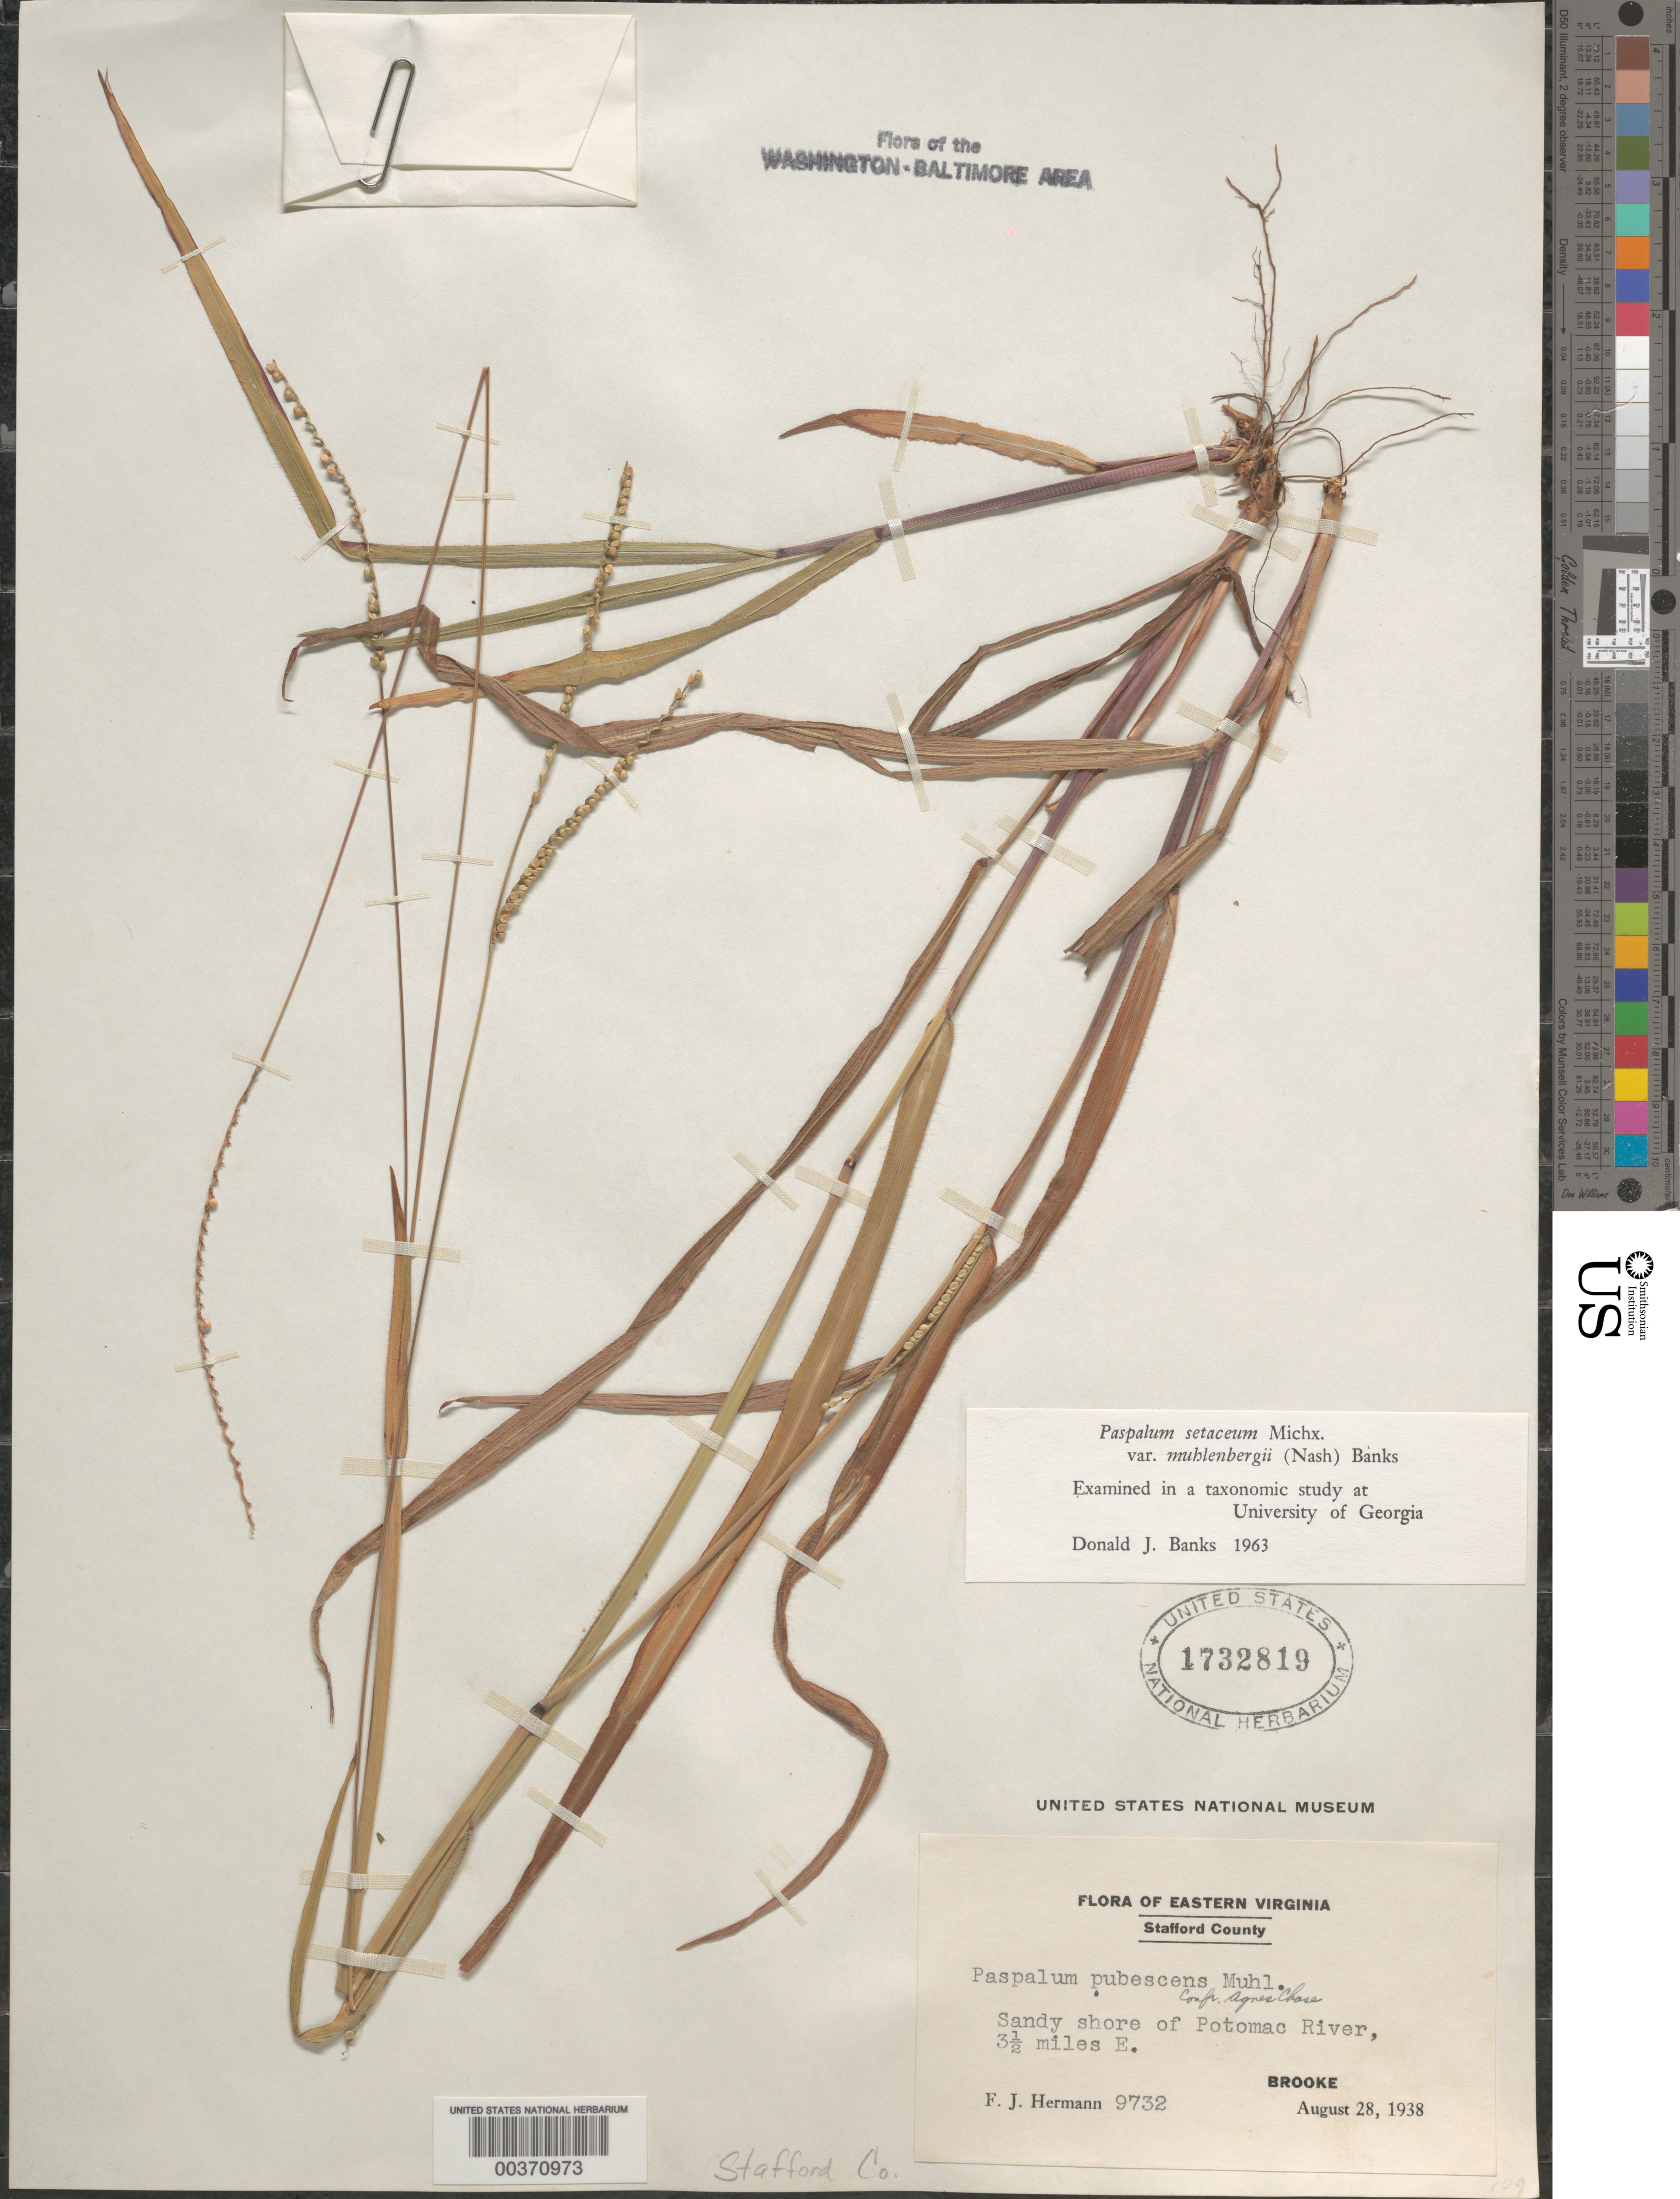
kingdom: Plantae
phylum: Tracheophyta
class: Liliopsida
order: Poales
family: Poaceae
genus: Paspalum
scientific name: Paspalum setaceum var. muhlenbergii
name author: (Nash) D.J. Banks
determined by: Banks, D. J.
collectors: F. J. Hermann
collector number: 9732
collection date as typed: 28 Aug 1938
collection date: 1938-08-28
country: United States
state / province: Virginia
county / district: Stafford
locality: Potomac River, 3 1/2 miles E C. and O. Canal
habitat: Sandy shore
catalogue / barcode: US 1732819